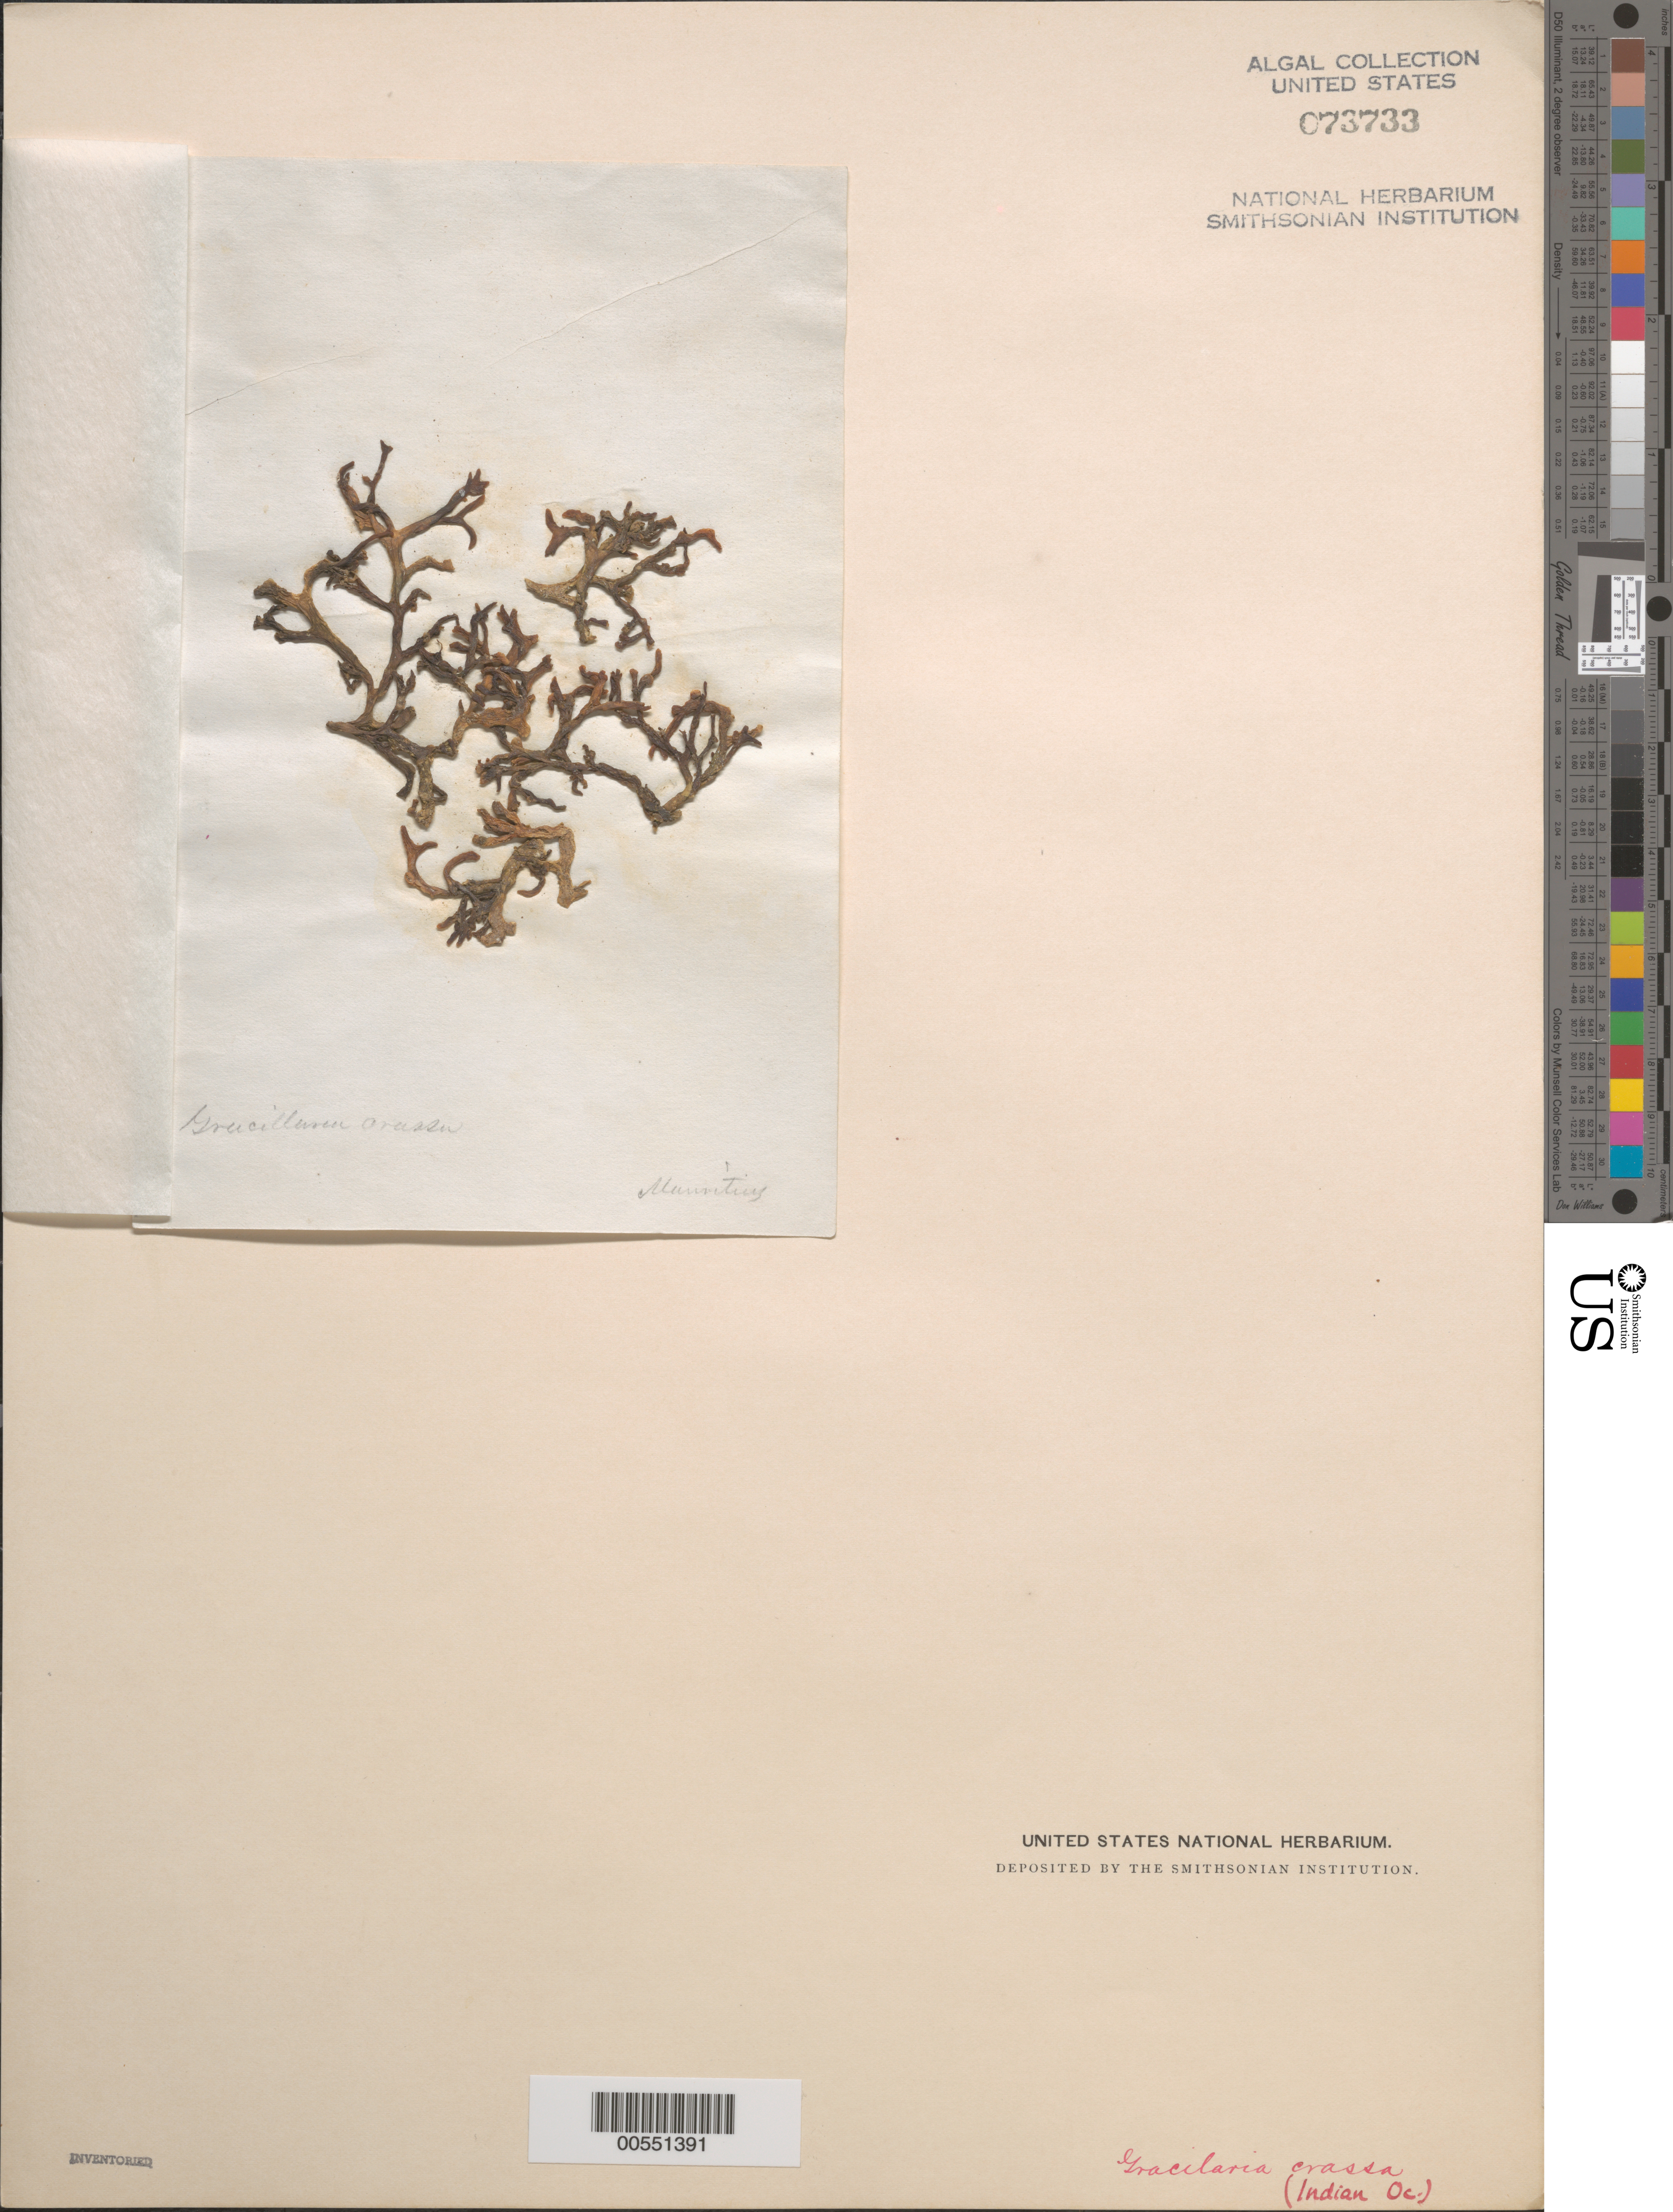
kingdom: Plantae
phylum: Rhodophyta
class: Florideophyceae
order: Gracilariales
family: Gracilariaceae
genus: Gracilaria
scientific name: Gracilaria canaliculata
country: Mauritius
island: Mauritius Island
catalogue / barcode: US 73733